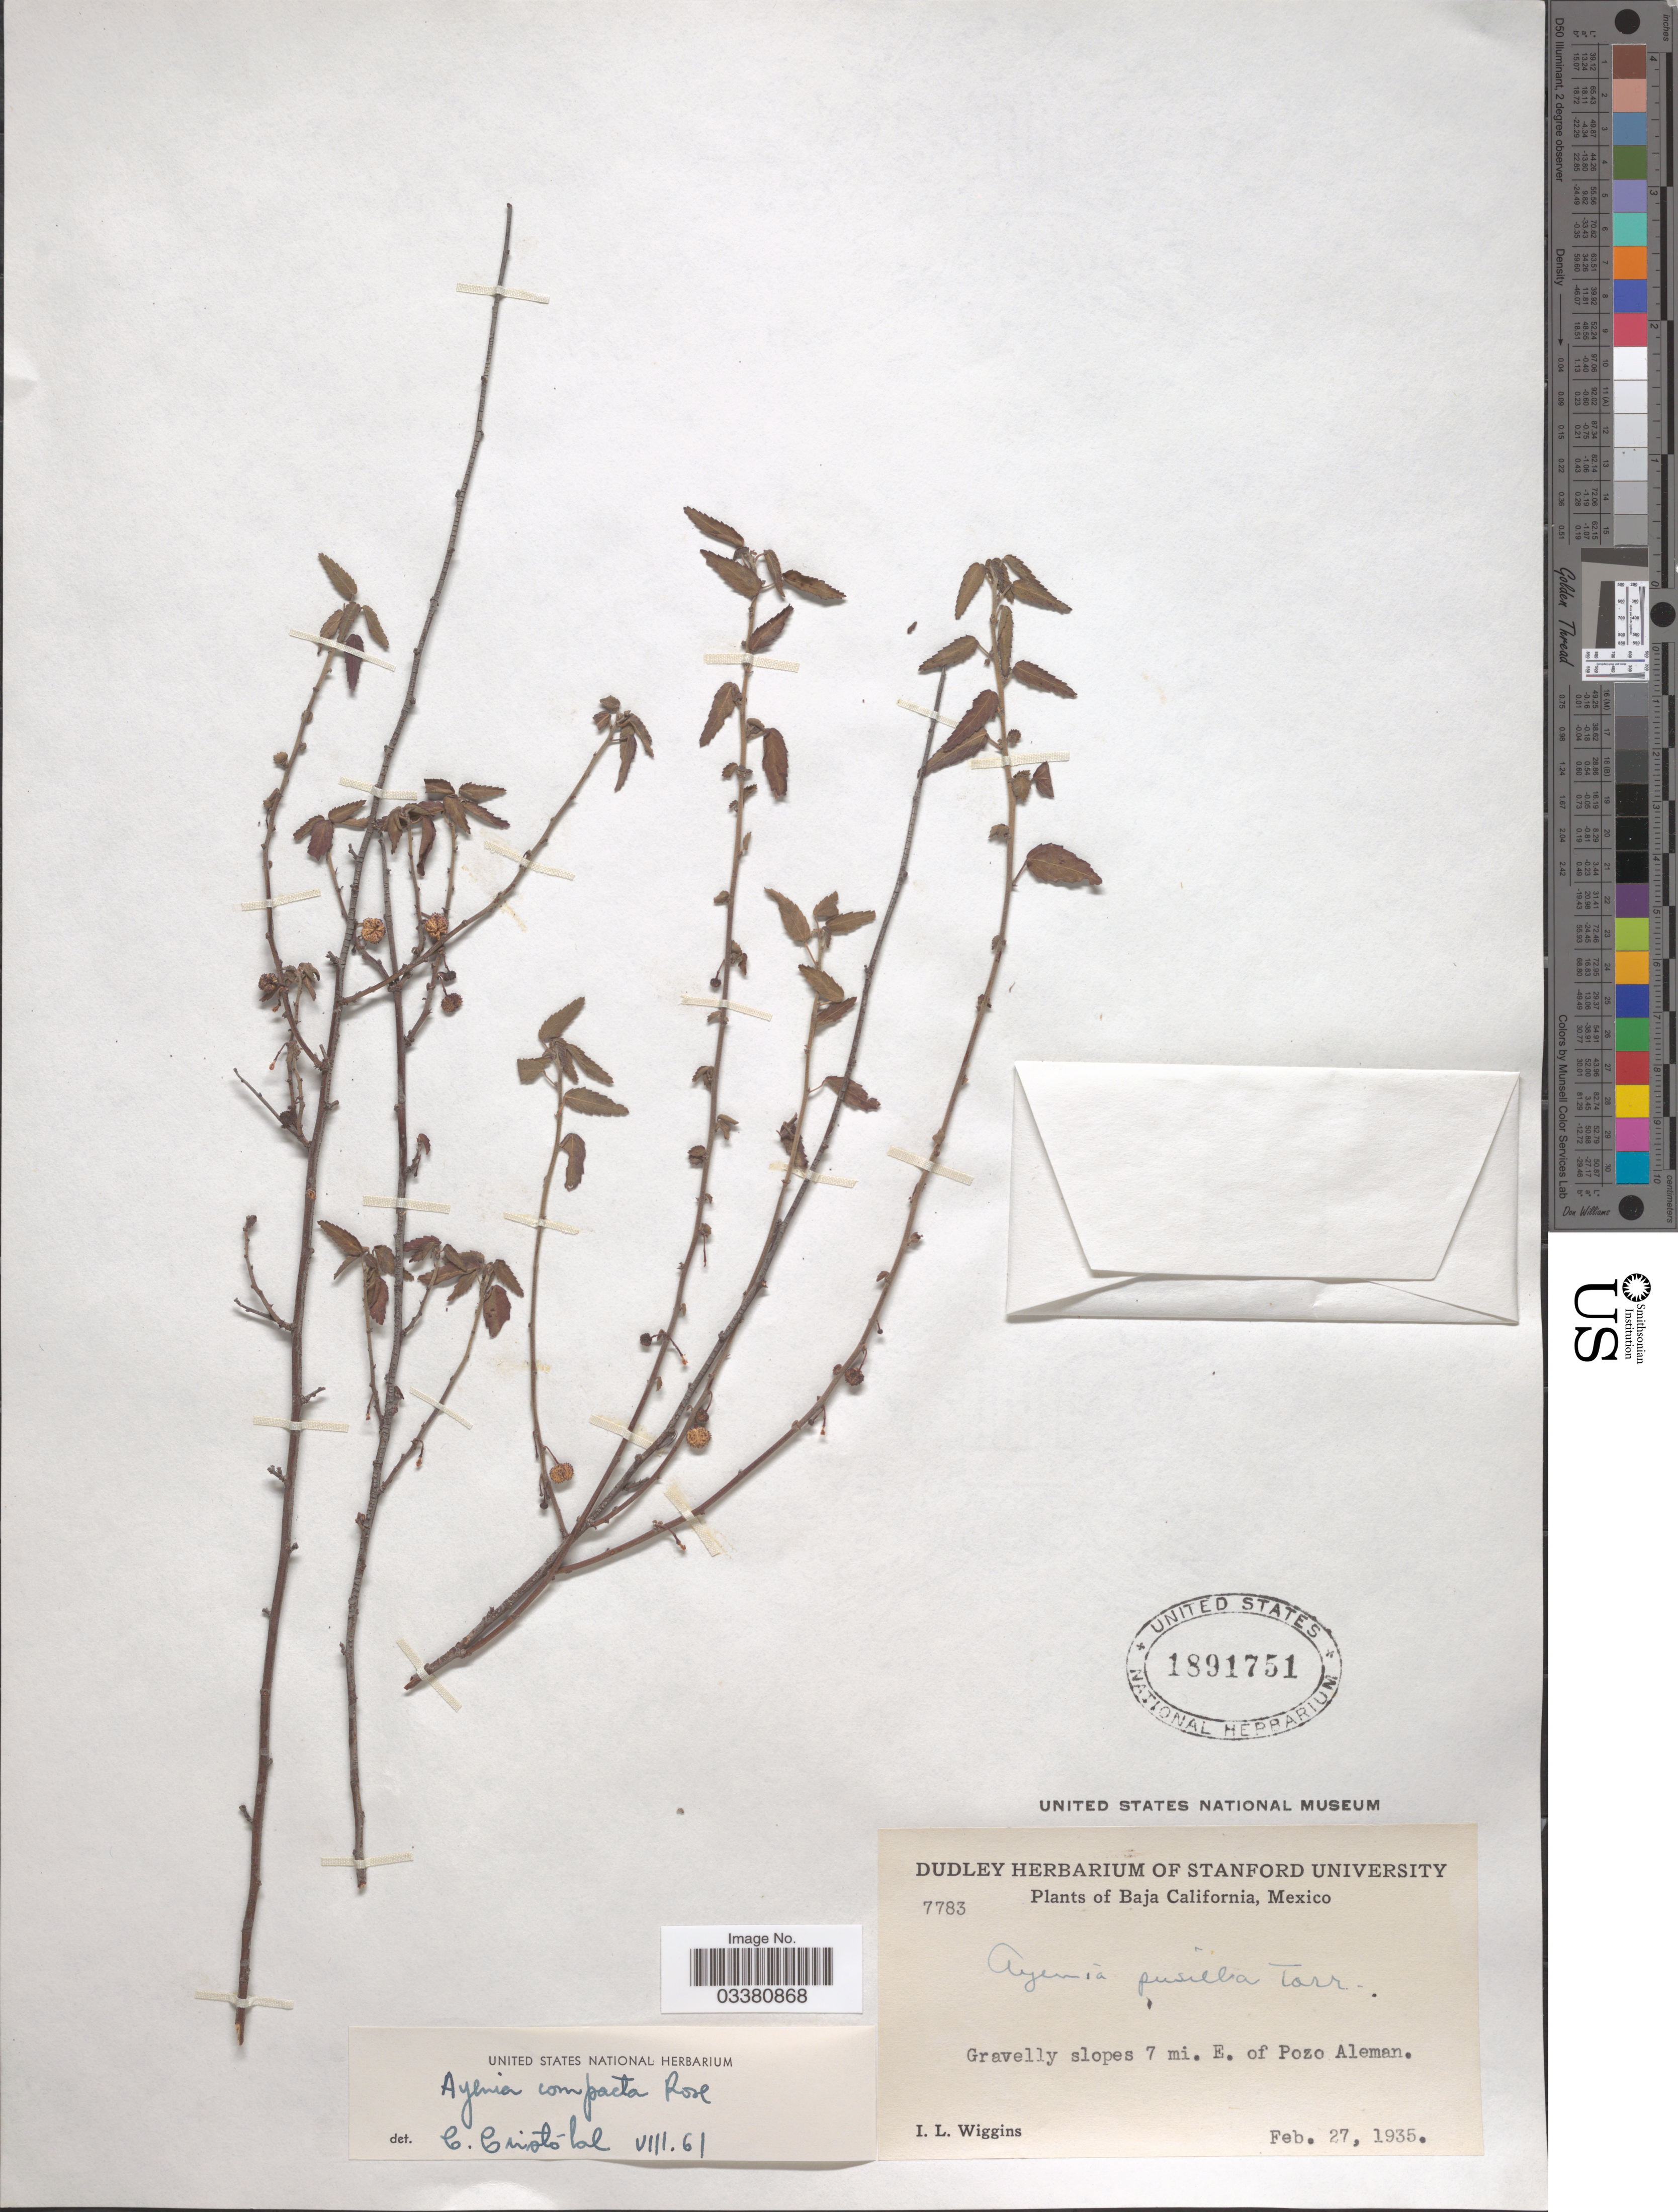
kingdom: Plantae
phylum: Tracheophyta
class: Magnoliopsida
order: Malvales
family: Malvaceae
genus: Ayenia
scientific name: Ayenia compacta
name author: Rose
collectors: I. L. Wiggins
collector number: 7783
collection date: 1935-02-27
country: Mexico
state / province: Baja California Norte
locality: Gravelly slopes 7 mi. E. of Pozo Aleman.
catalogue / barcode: US 1891751